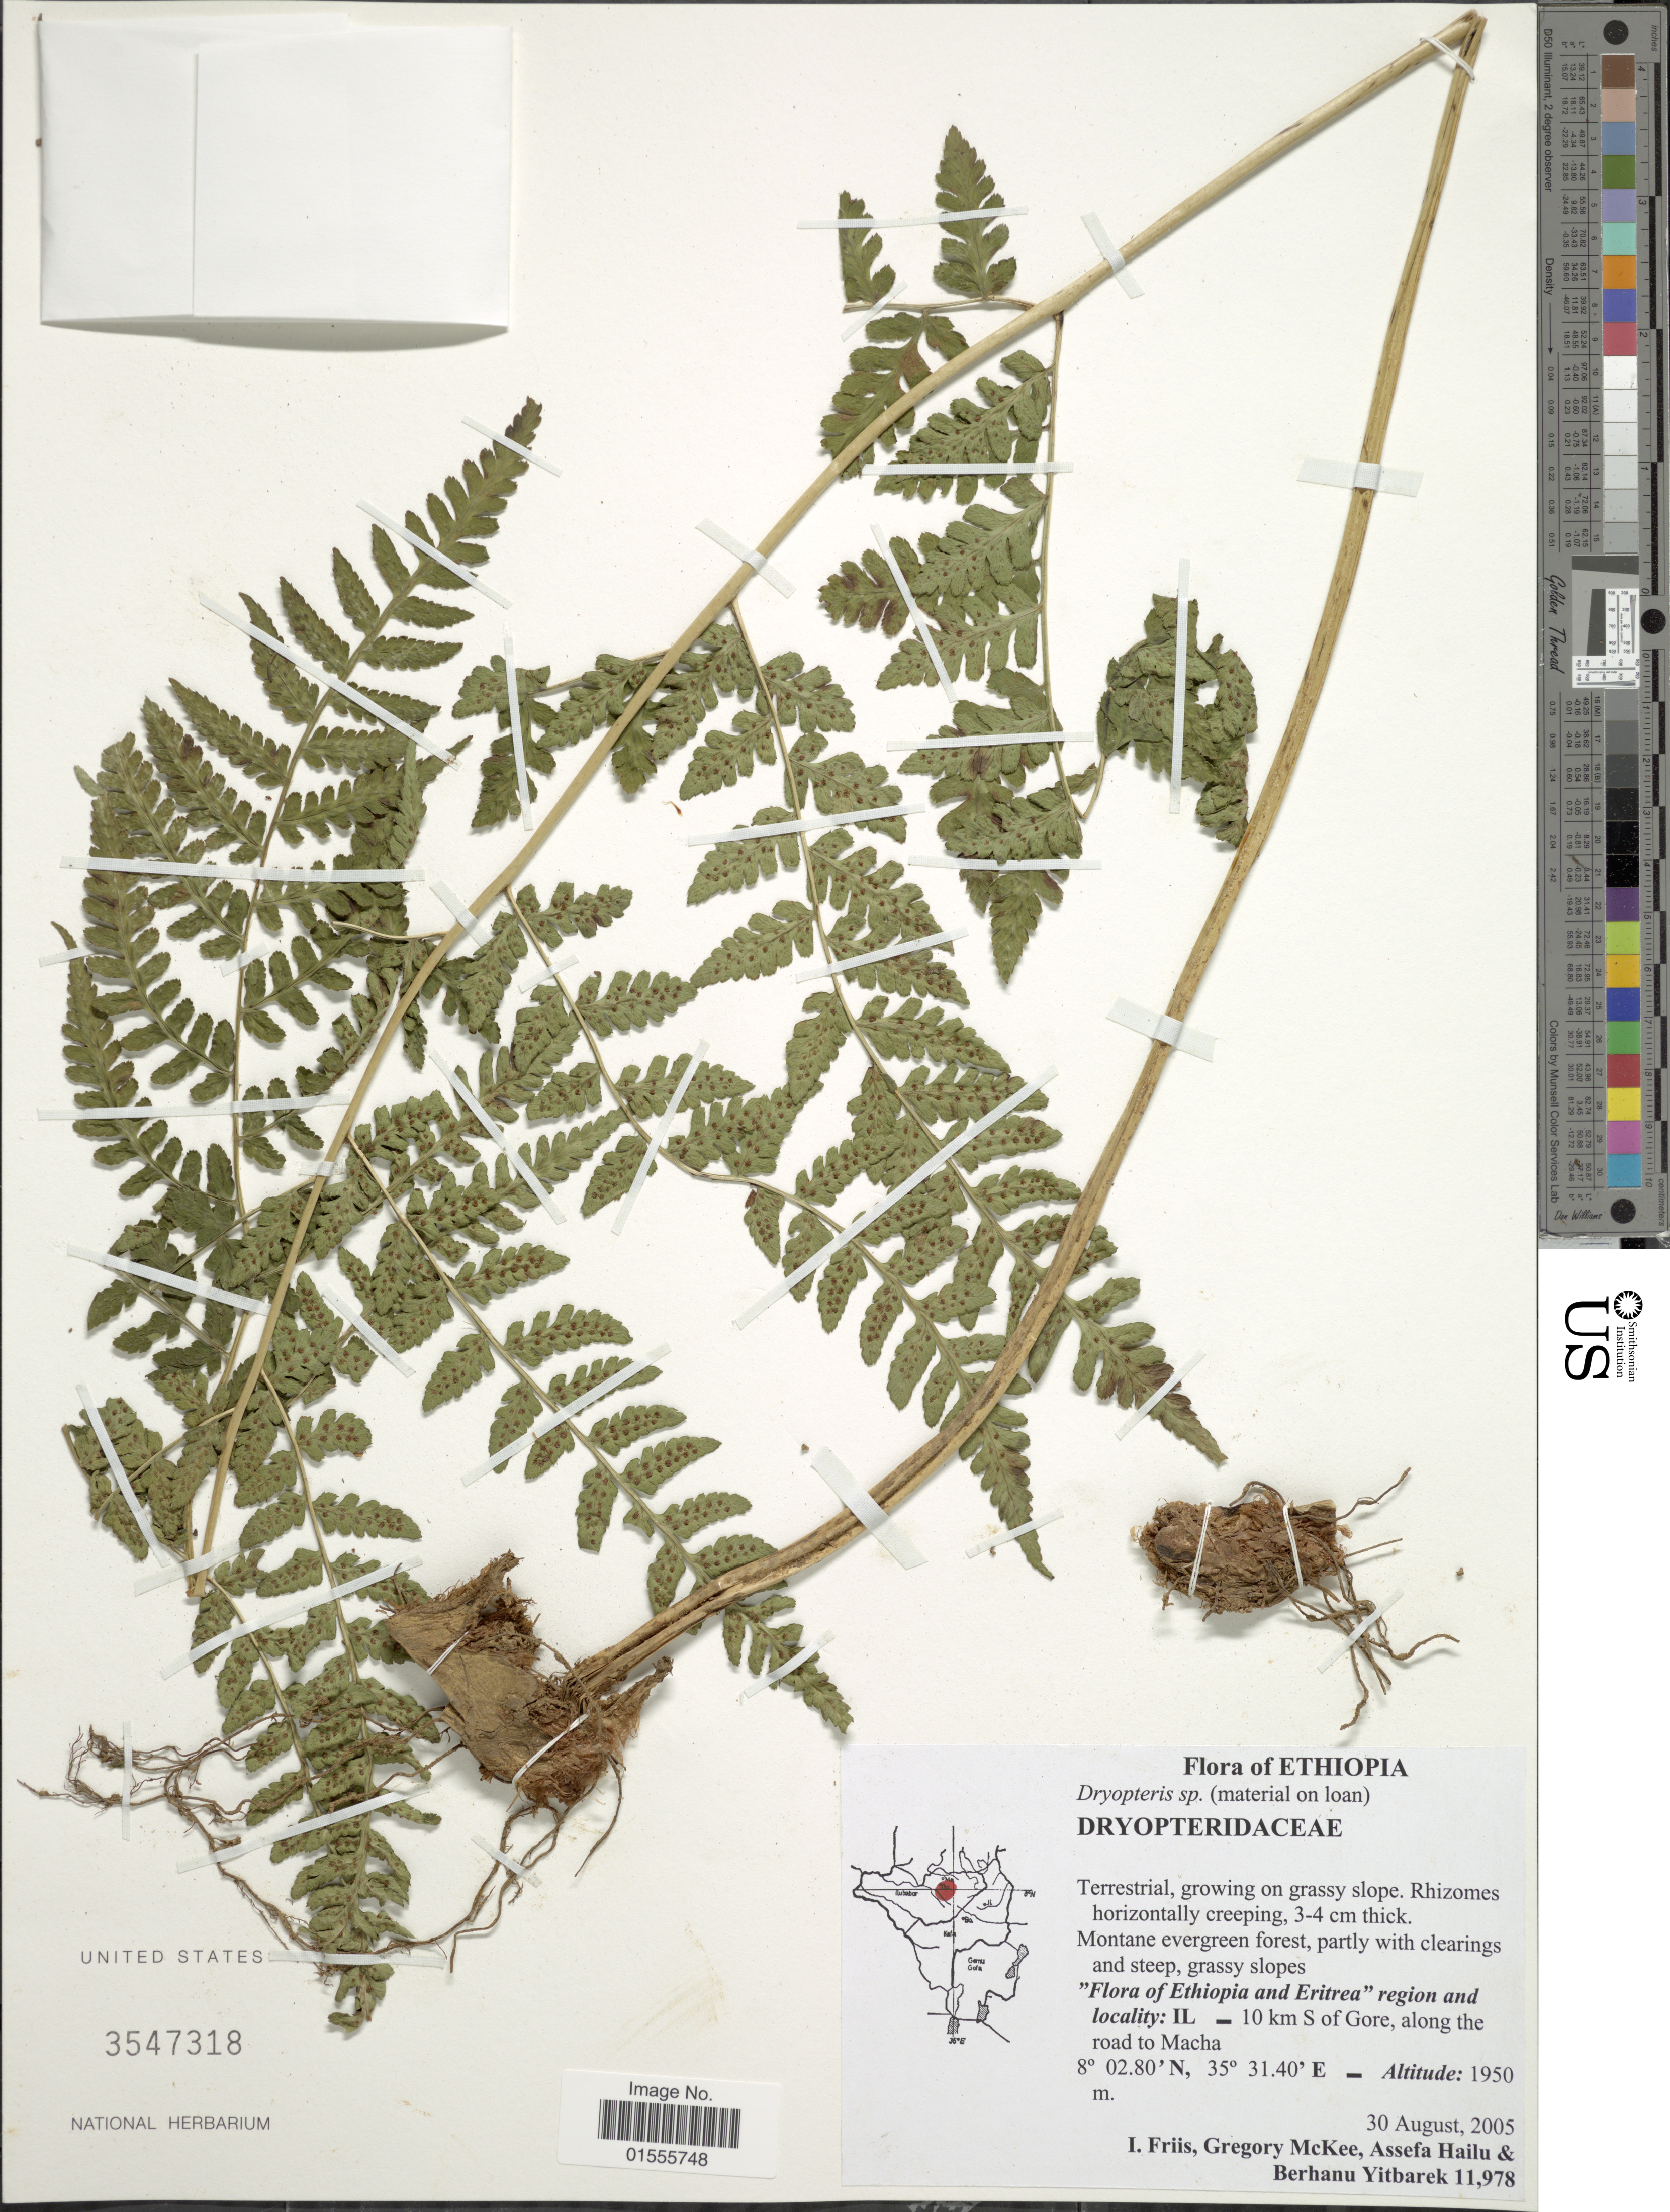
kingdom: Plantae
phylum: Tracheophyta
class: Polypodiopsida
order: Polypodiales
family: Dryopteridaceae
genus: Dryopteris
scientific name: Dryopteris sp.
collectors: I. Friis, G. S. McKee, A. Hailu & B. Yitbarek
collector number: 11978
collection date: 2005-08-30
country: Ethiopia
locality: Ethiopia and Eritrea, IL _ 10 km S of Gore, along the road to Macha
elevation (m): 1950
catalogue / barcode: US 3547318